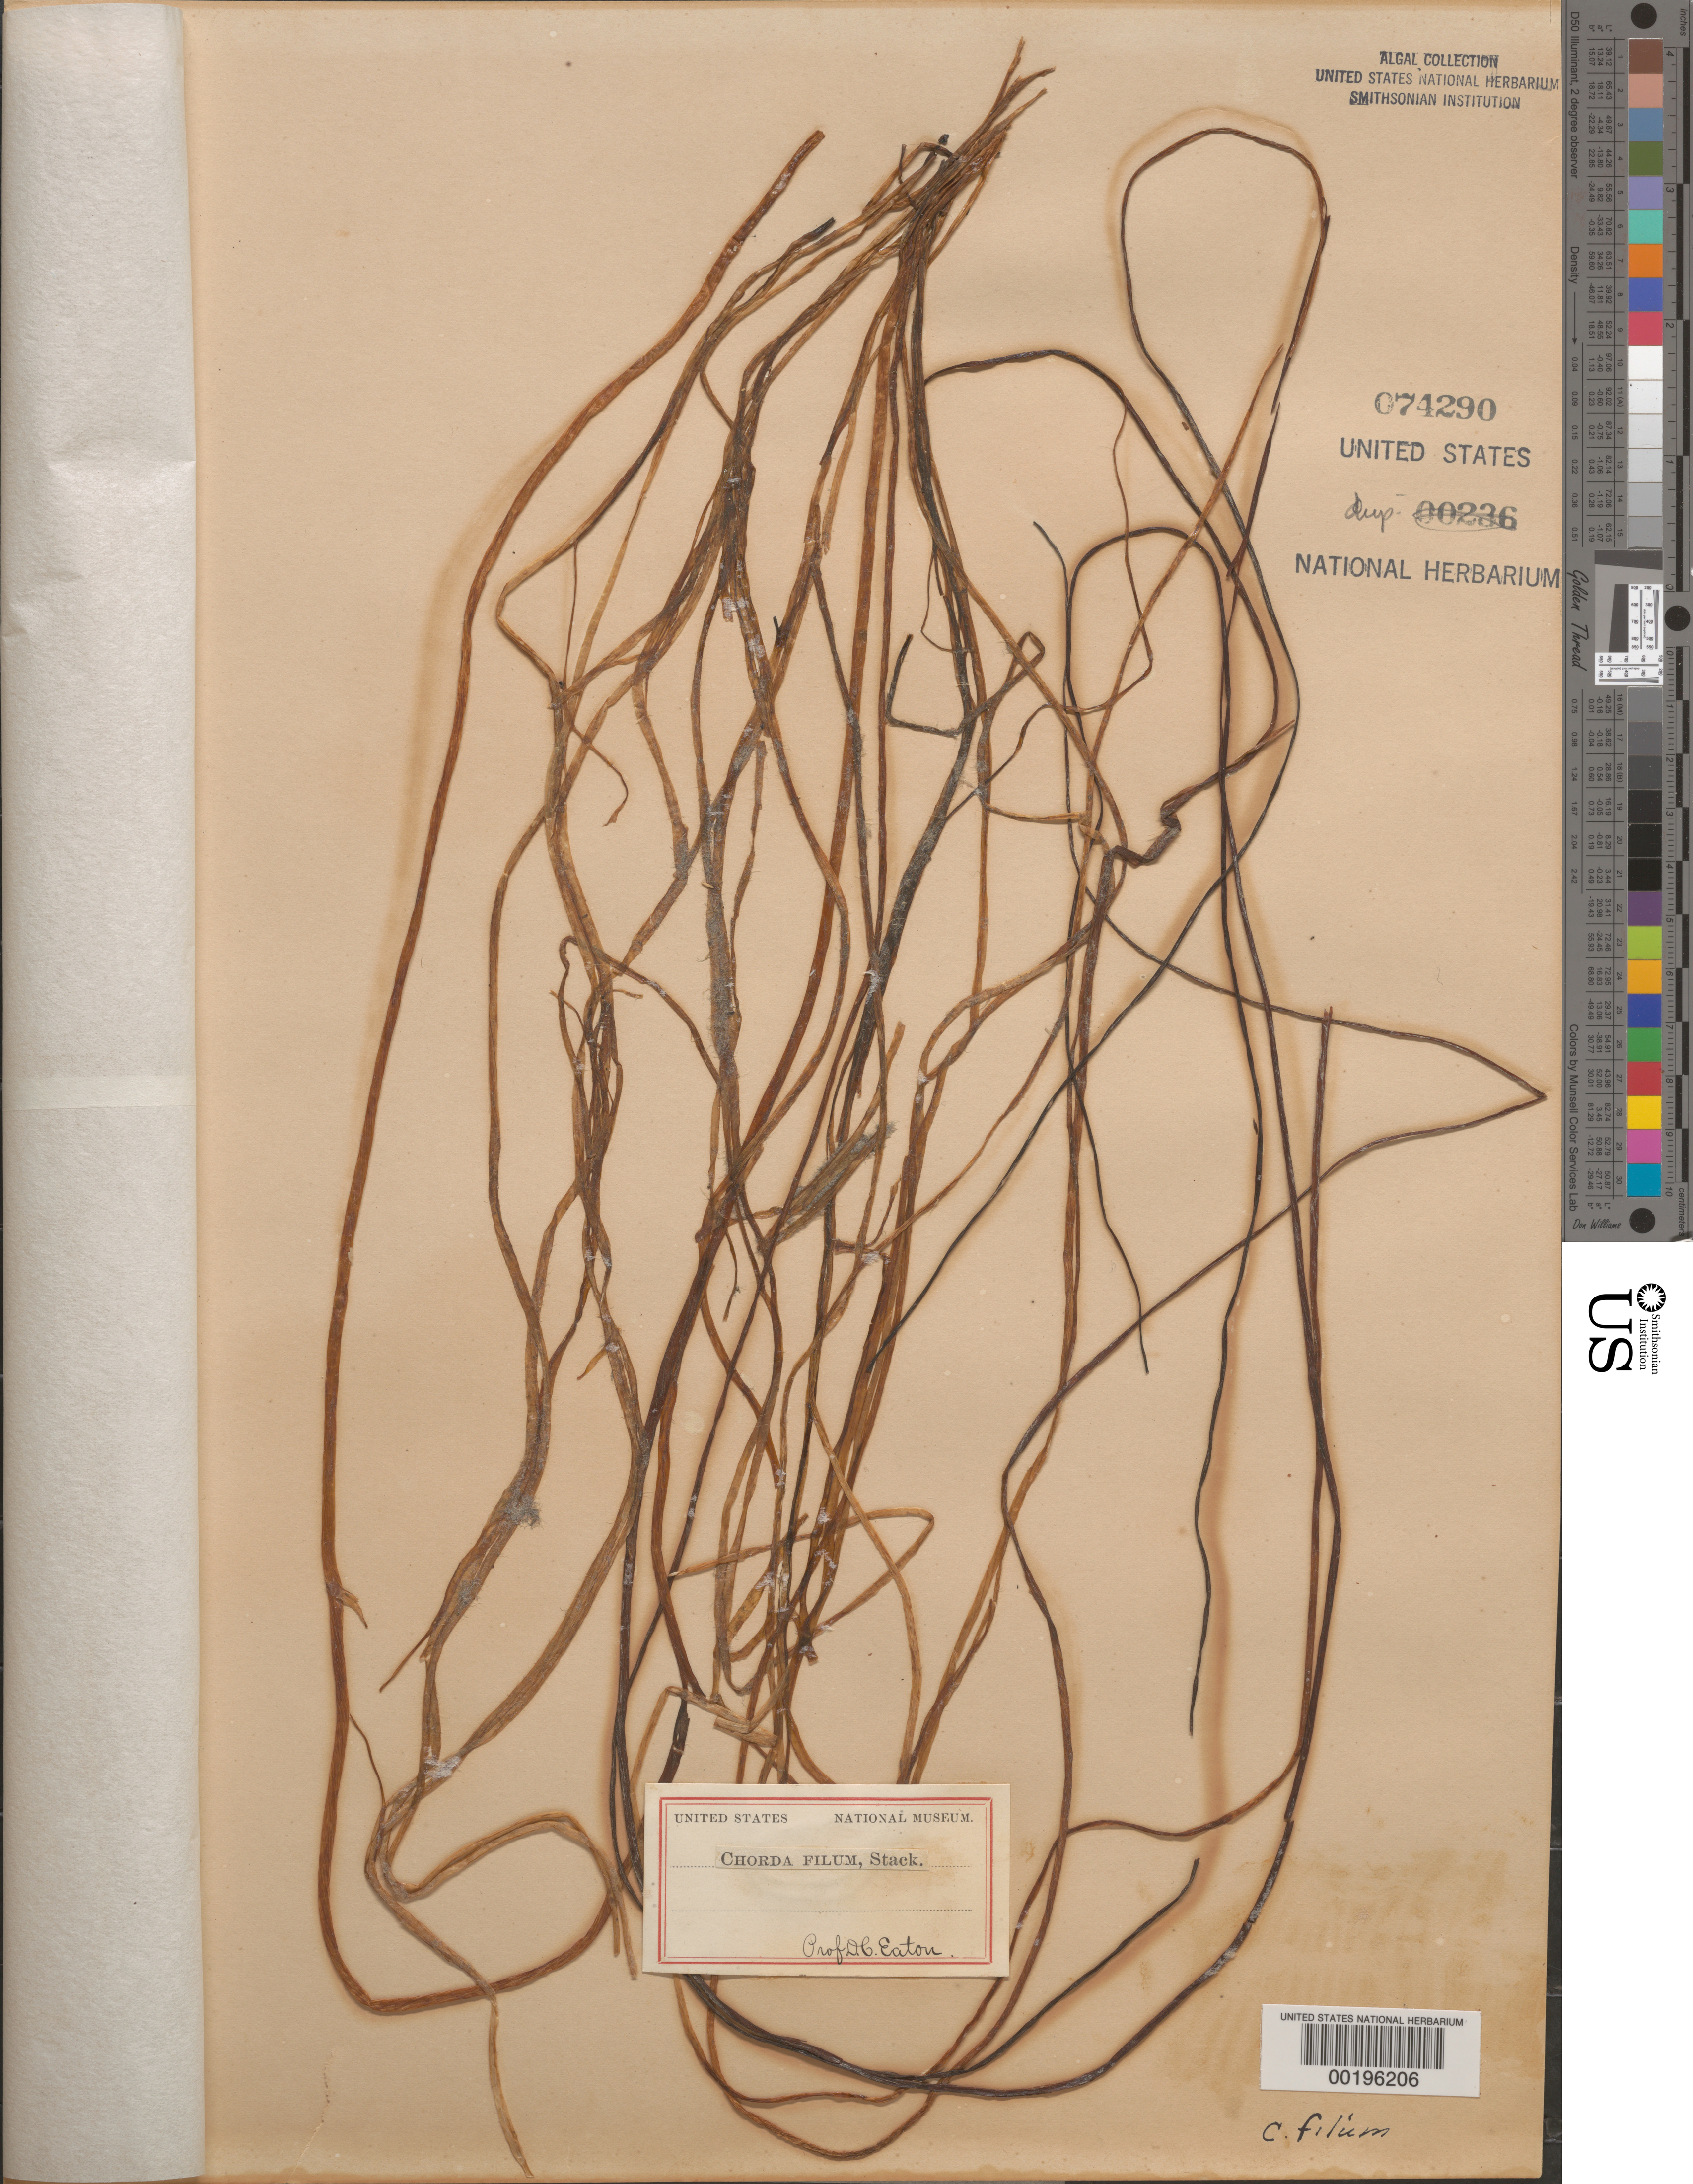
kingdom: Chromista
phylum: Ochrophyta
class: Phaeophyceae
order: Laminariales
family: Chordaceae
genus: Chorda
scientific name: Chorda filum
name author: (L.) Stackh.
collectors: D. C. Eaton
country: United States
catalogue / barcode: US 74290